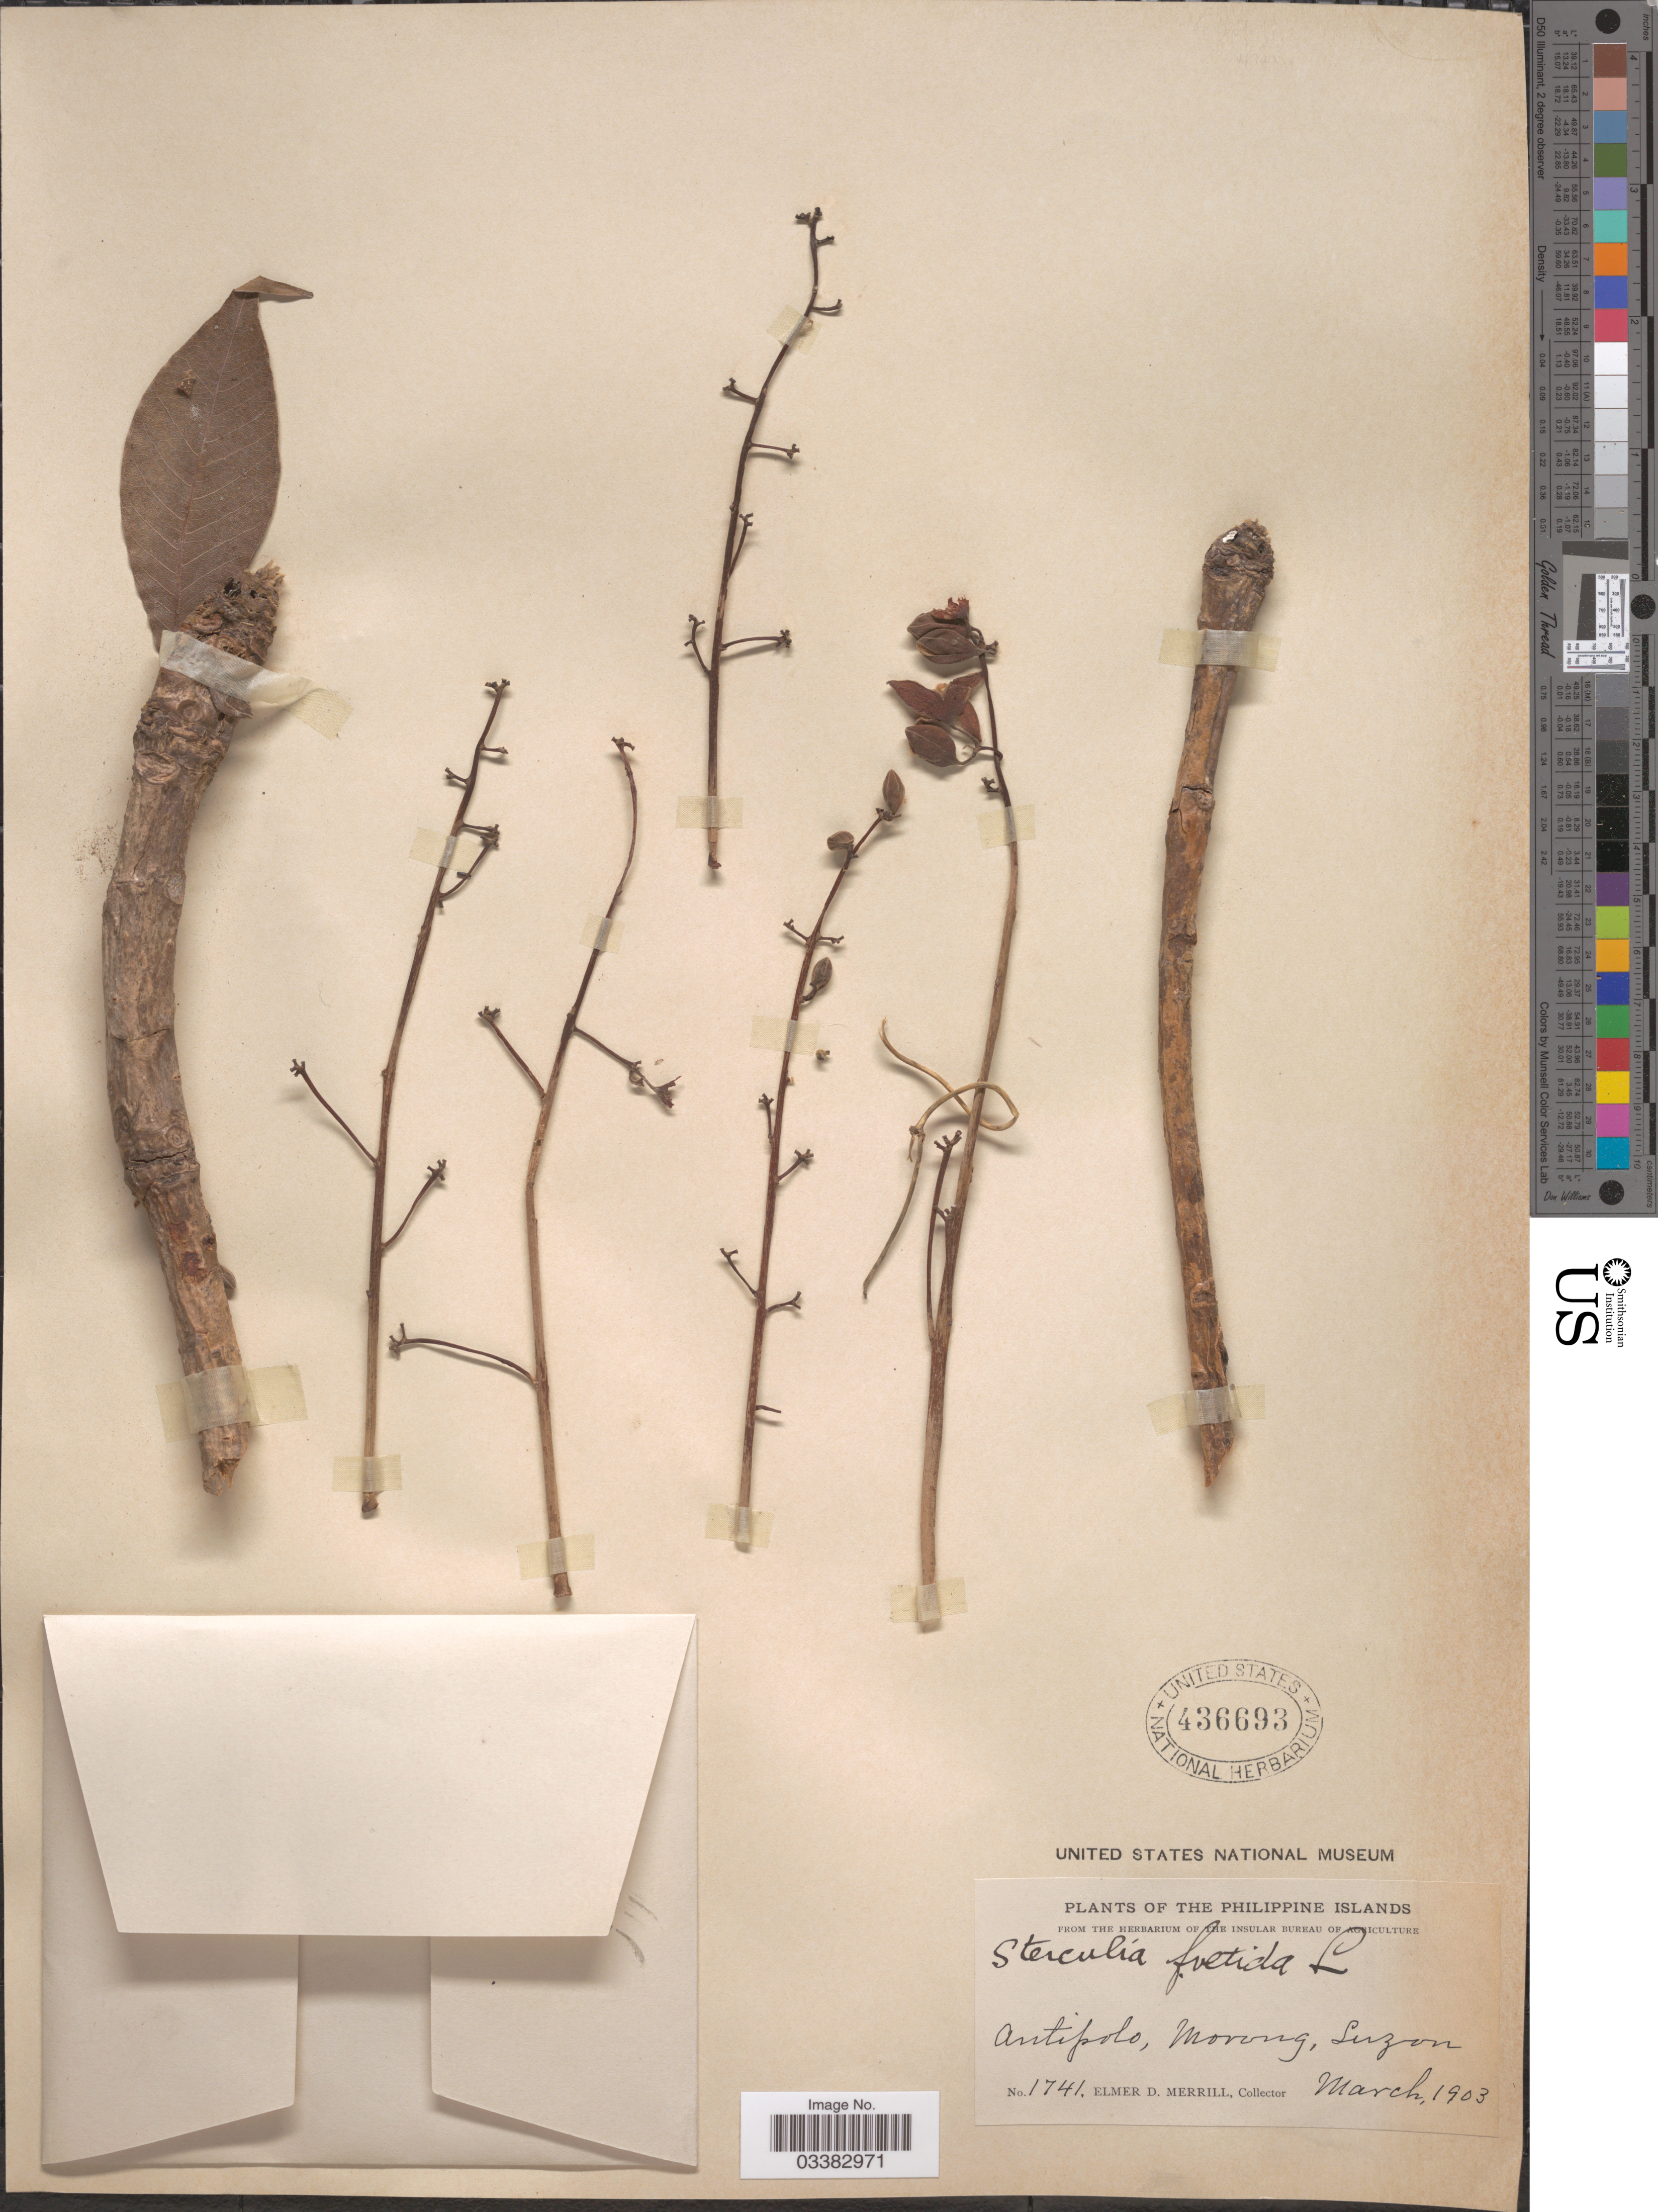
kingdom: Plantae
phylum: Tracheophyta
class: Magnoliopsida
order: Malvales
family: Malvaceae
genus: Sterculia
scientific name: Sterculia foetida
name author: L.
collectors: E. D. Merrill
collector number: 1741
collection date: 1903-03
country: Philippines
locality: The Philippine Islands, Antipolo, Morong, Luzon.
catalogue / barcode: US 436693